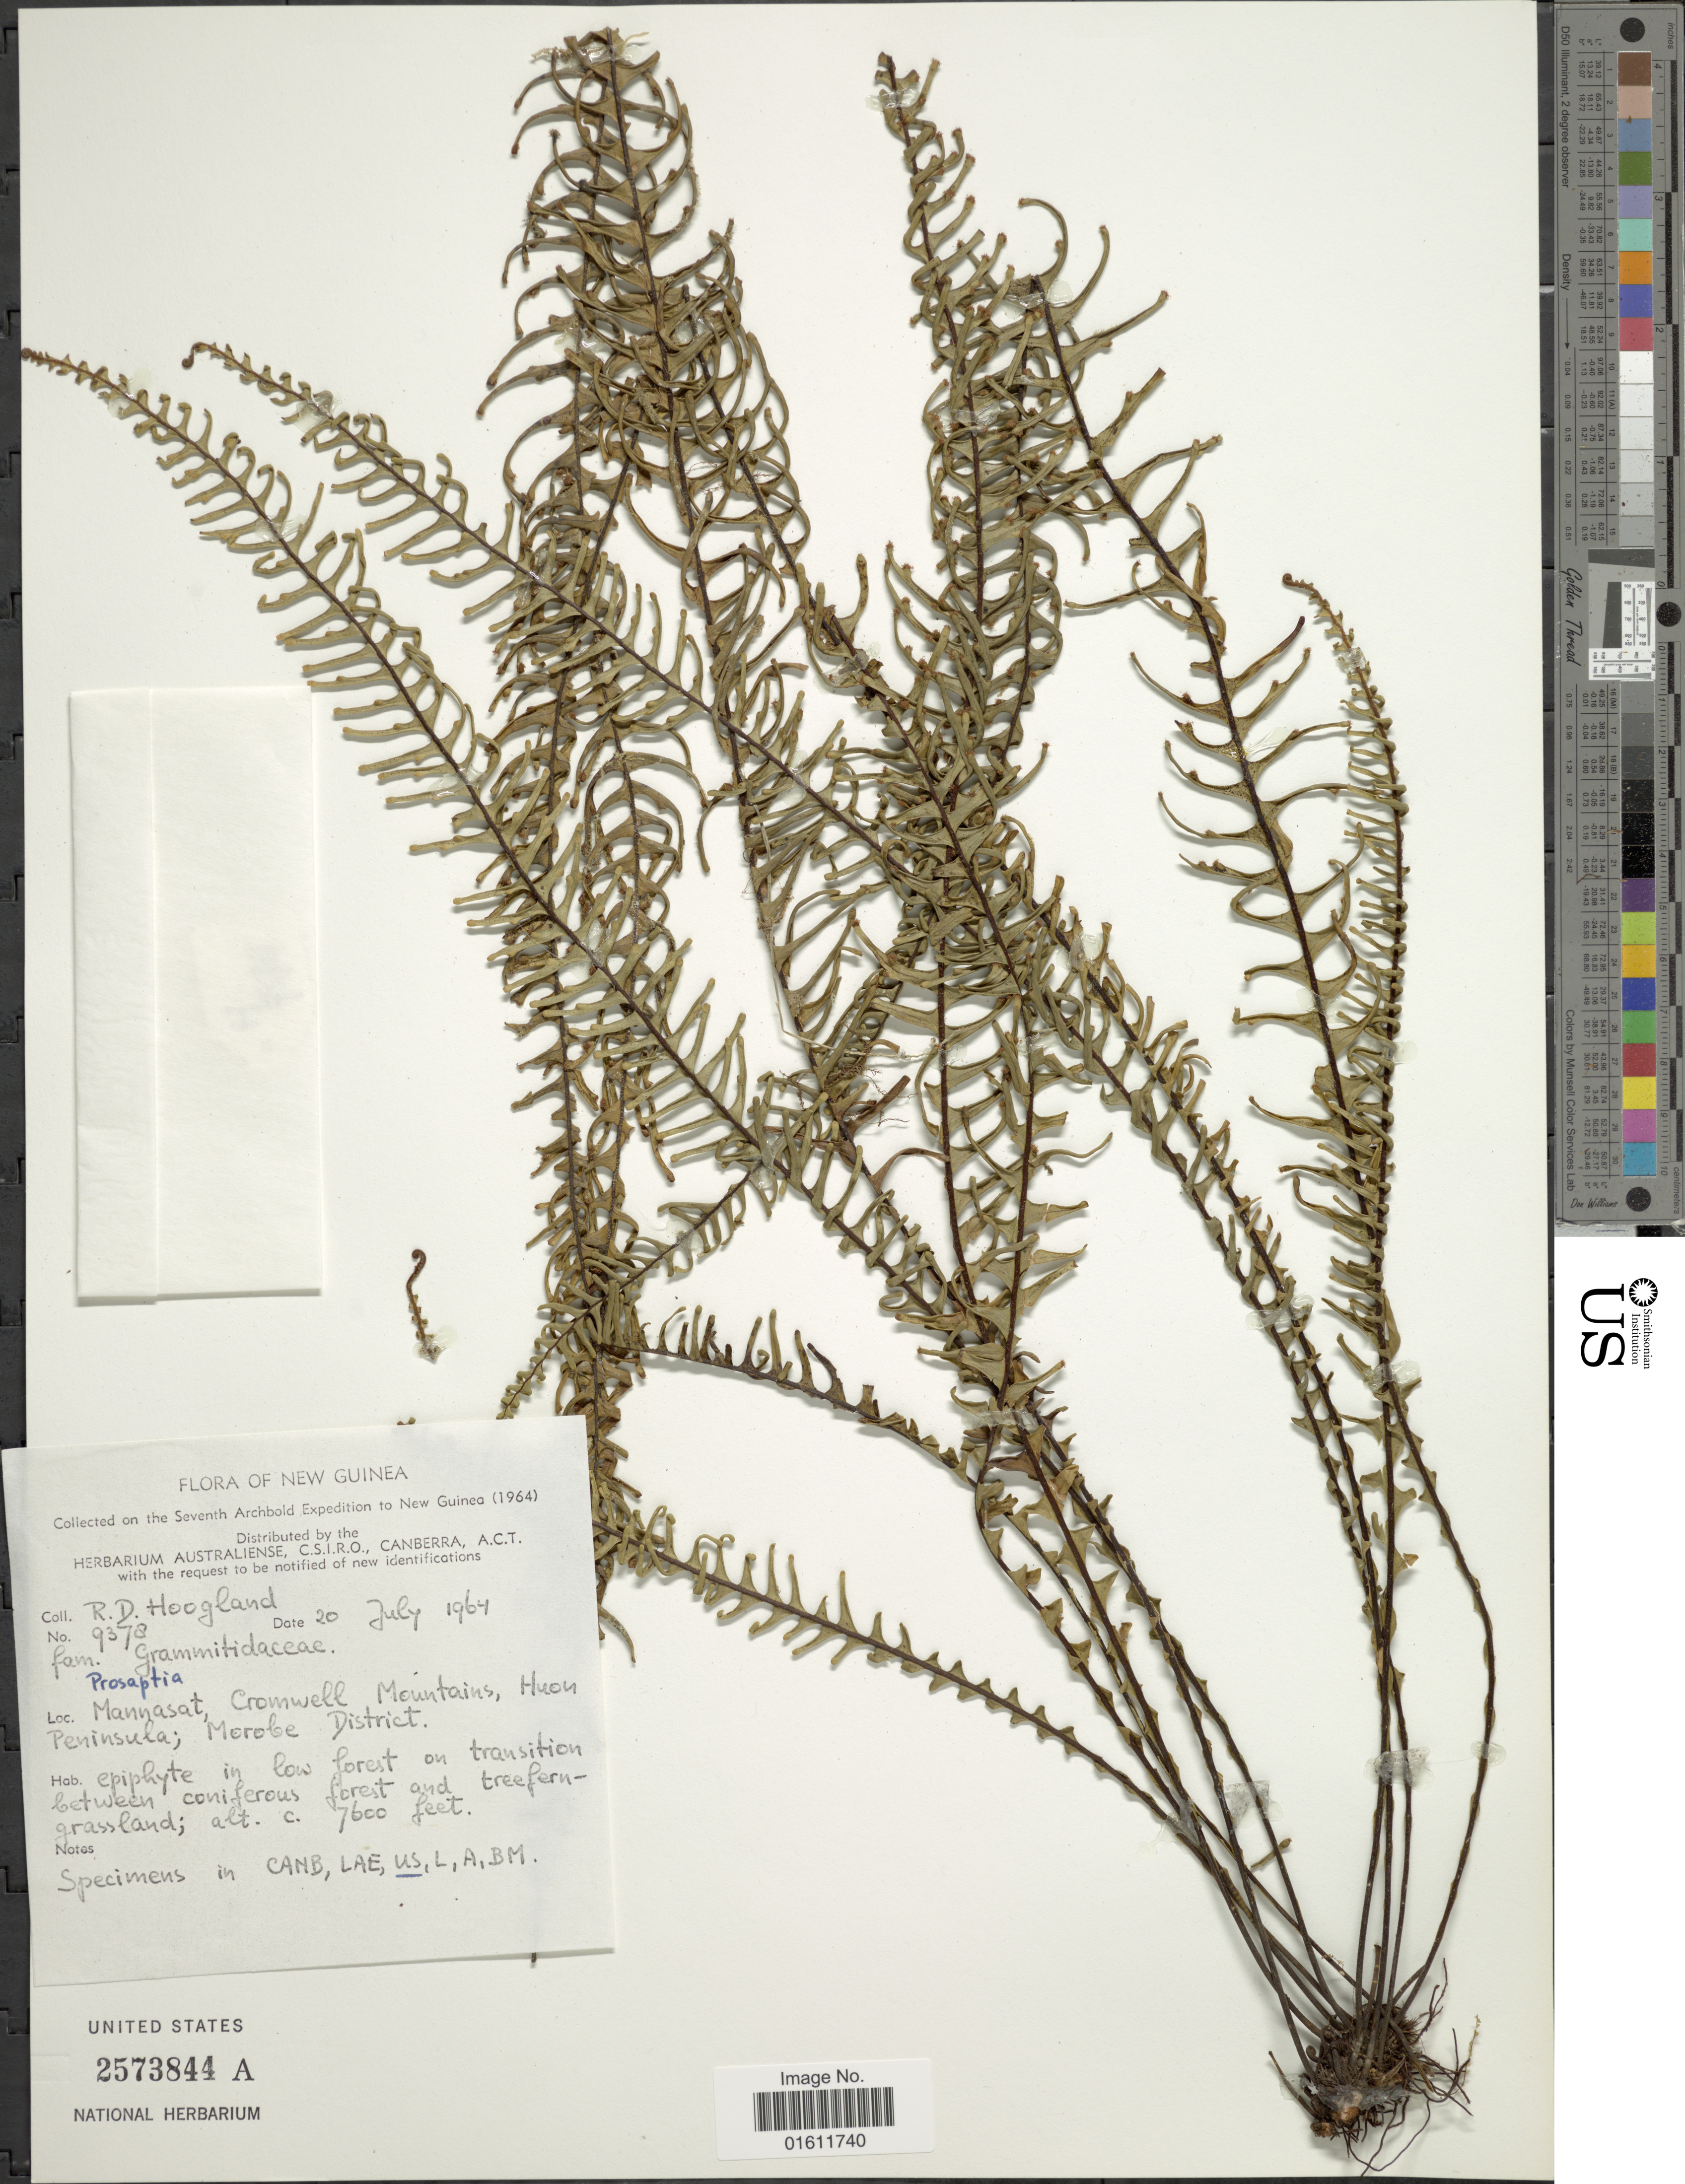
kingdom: Plantae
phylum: Tracheophyta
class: Polypodiopsida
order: Polypodiales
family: Polypodiaceae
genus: Prosaptia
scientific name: Prosaptia sp.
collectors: R. D. Hoogland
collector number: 9378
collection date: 1964-07-20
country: Papua New Guinea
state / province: Morobe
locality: Mannasat, Cromwell Mountains, Huon Peninsula.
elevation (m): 2316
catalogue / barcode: US 2573844A